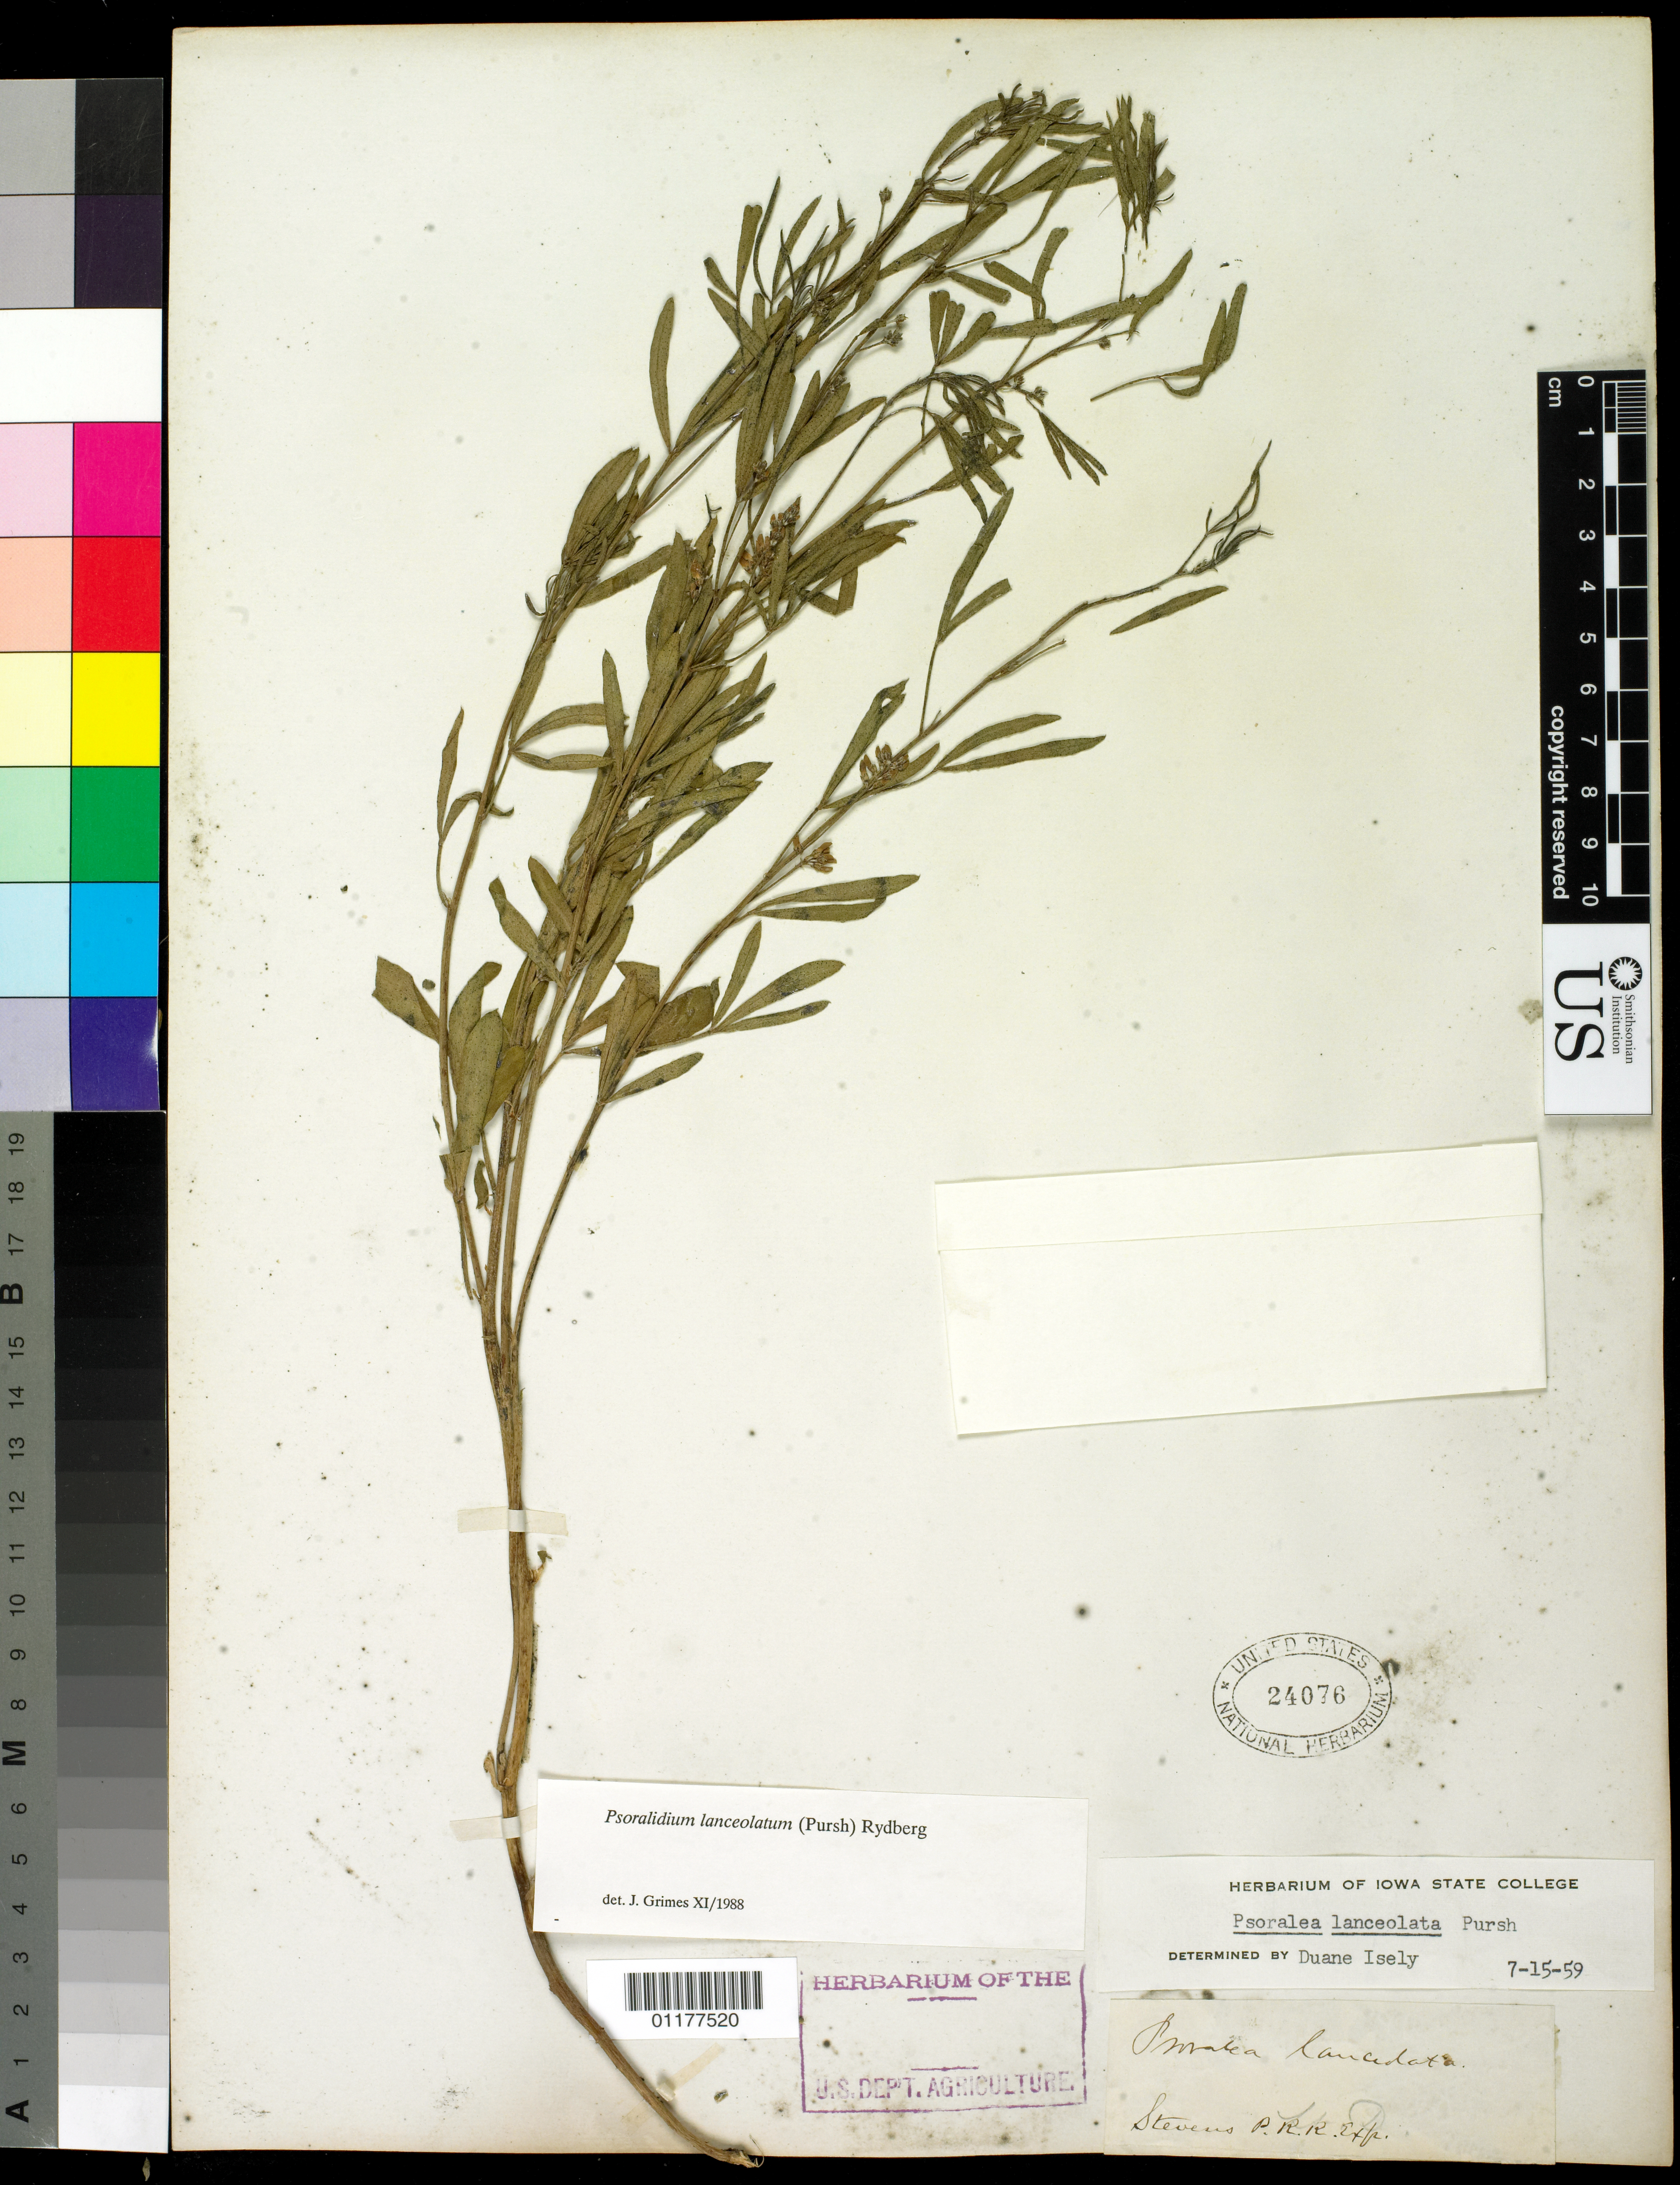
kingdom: Plantae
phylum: Tracheophyta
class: Magnoliopsida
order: Fabales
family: Fabaceae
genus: Ladeania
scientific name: Ladeania lanceolata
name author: (Pursh) A.N. Egan & Reveal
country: Canada / United States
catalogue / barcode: US 24076